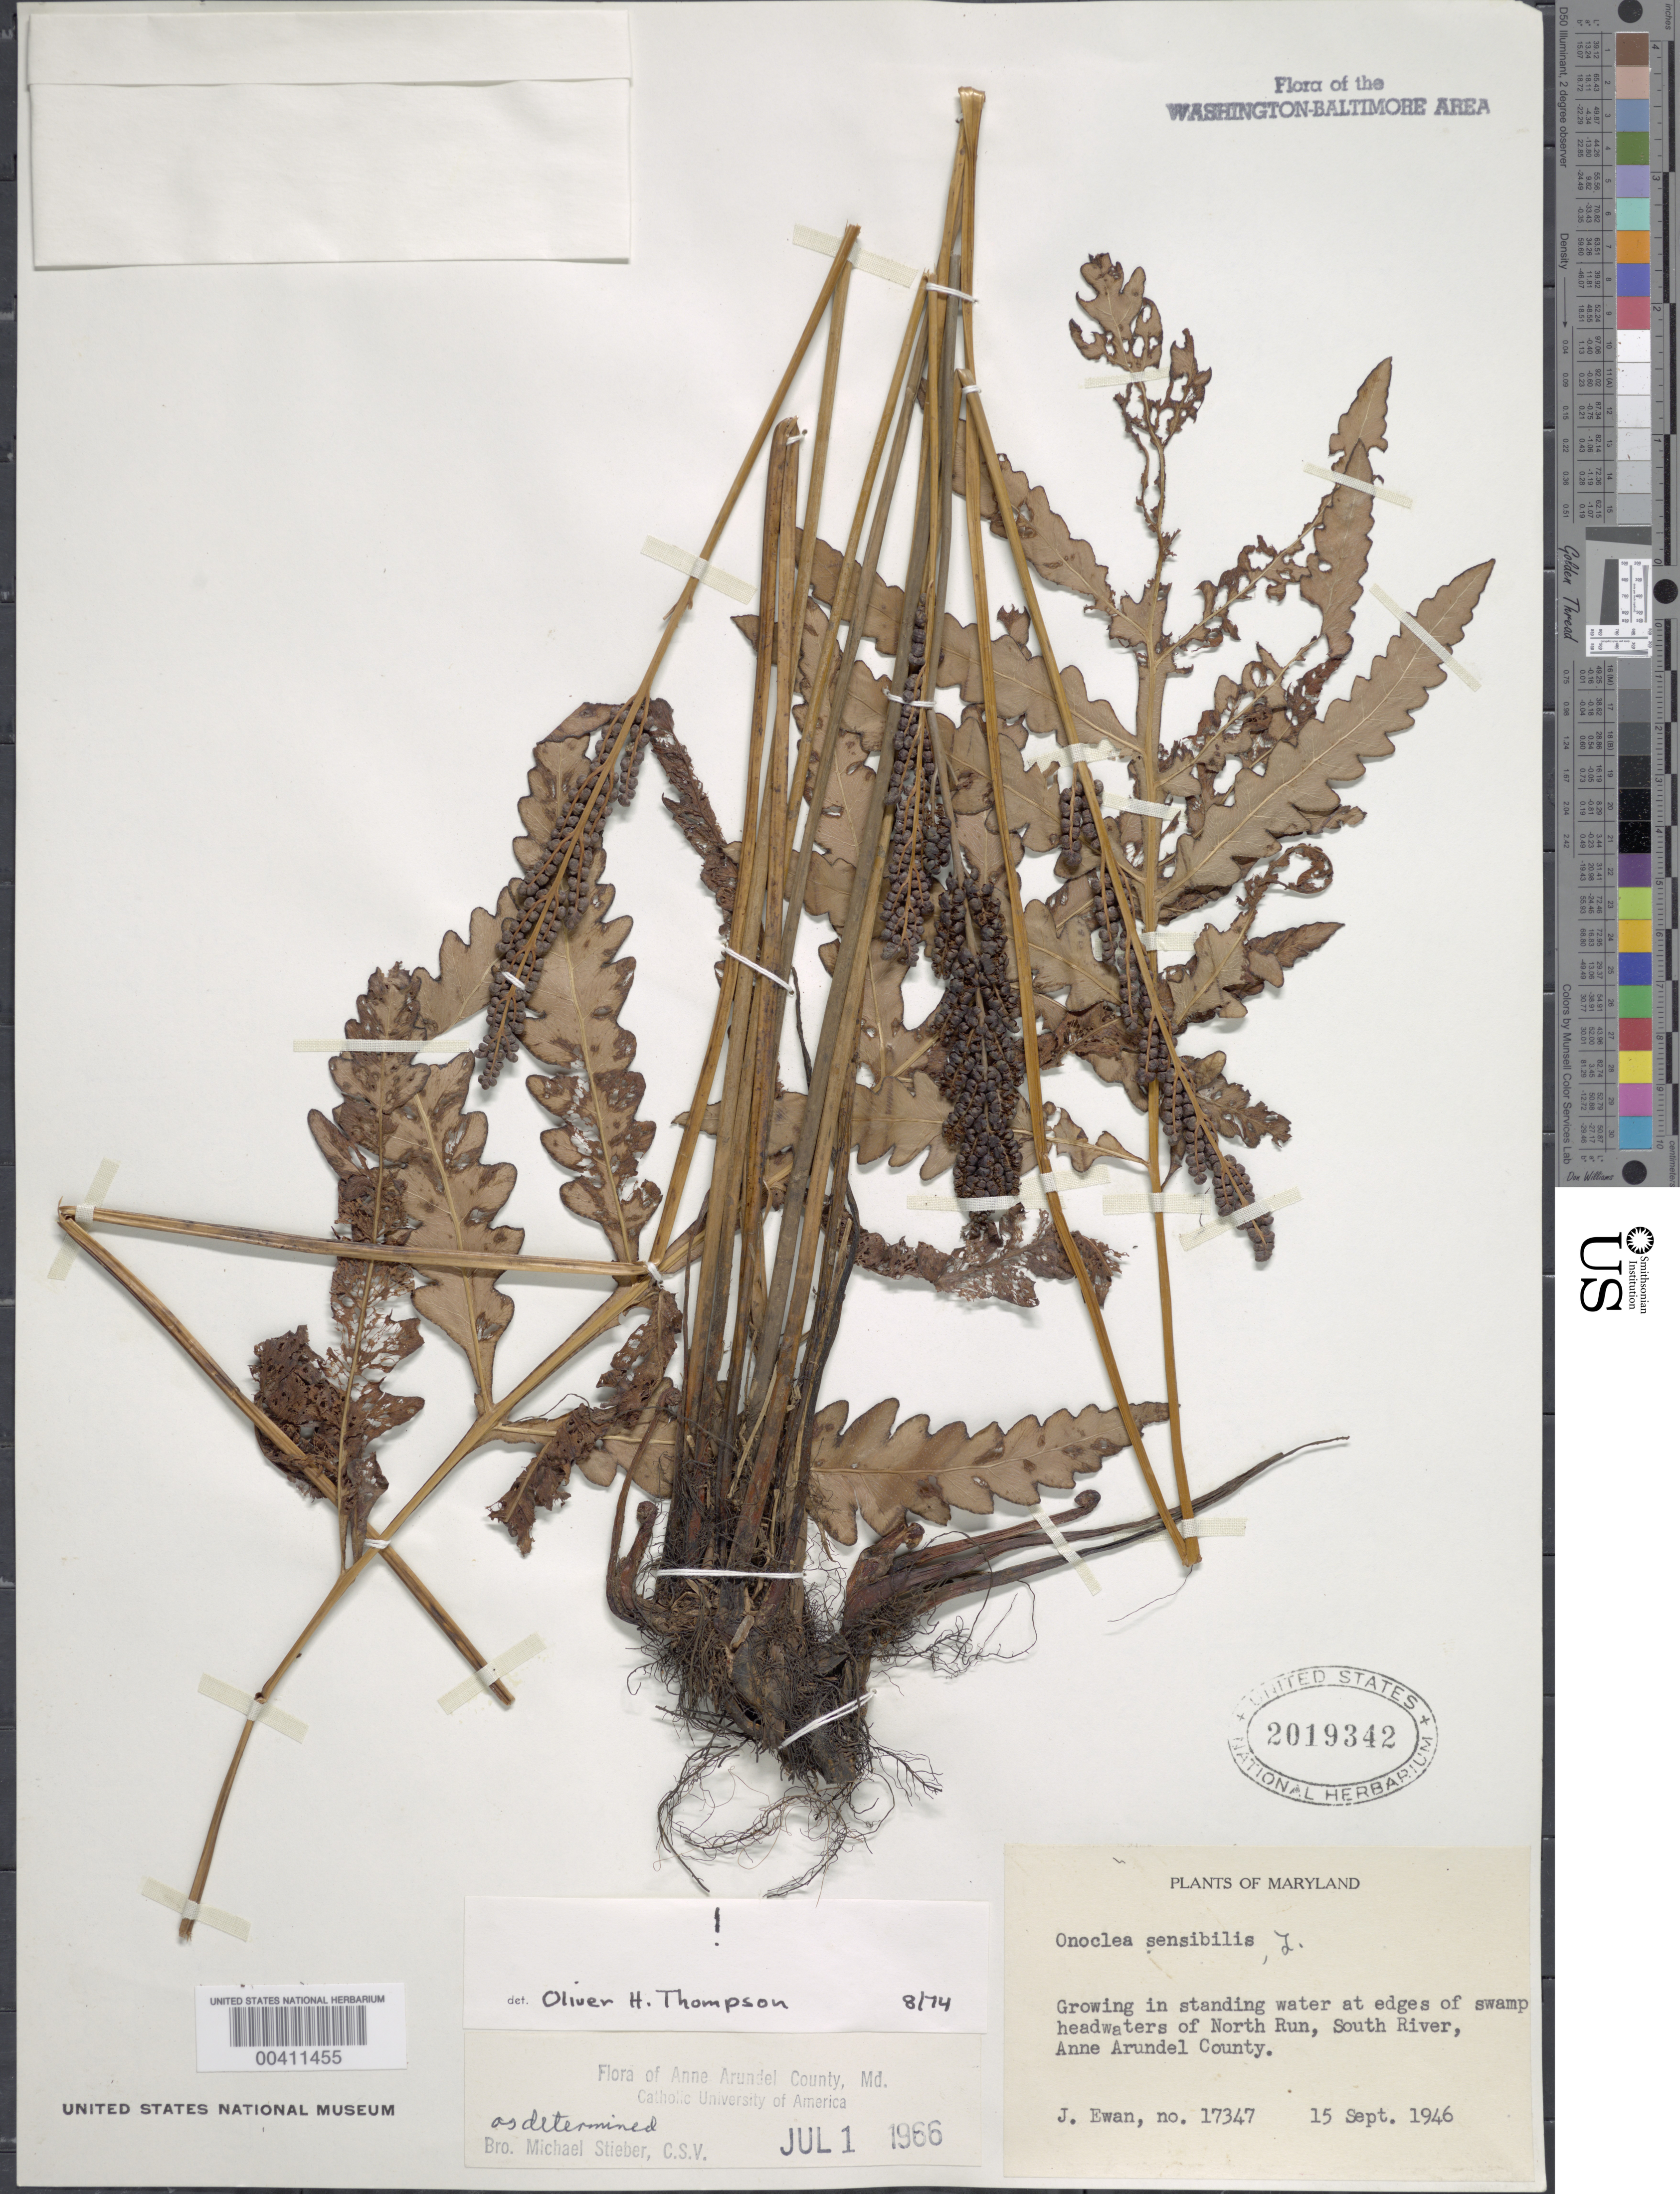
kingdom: Plantae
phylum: Tracheophyta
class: Polypodiopsida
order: Polypodiales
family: Onocleaceae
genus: Onoclea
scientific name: Onoclea sensibilis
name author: L.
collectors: J. A. Ewan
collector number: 17347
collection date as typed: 15 Sep 1946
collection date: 1946-09-15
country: United States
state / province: Maryland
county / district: Anne Arundel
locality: North Run, south River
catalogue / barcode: US 2019342